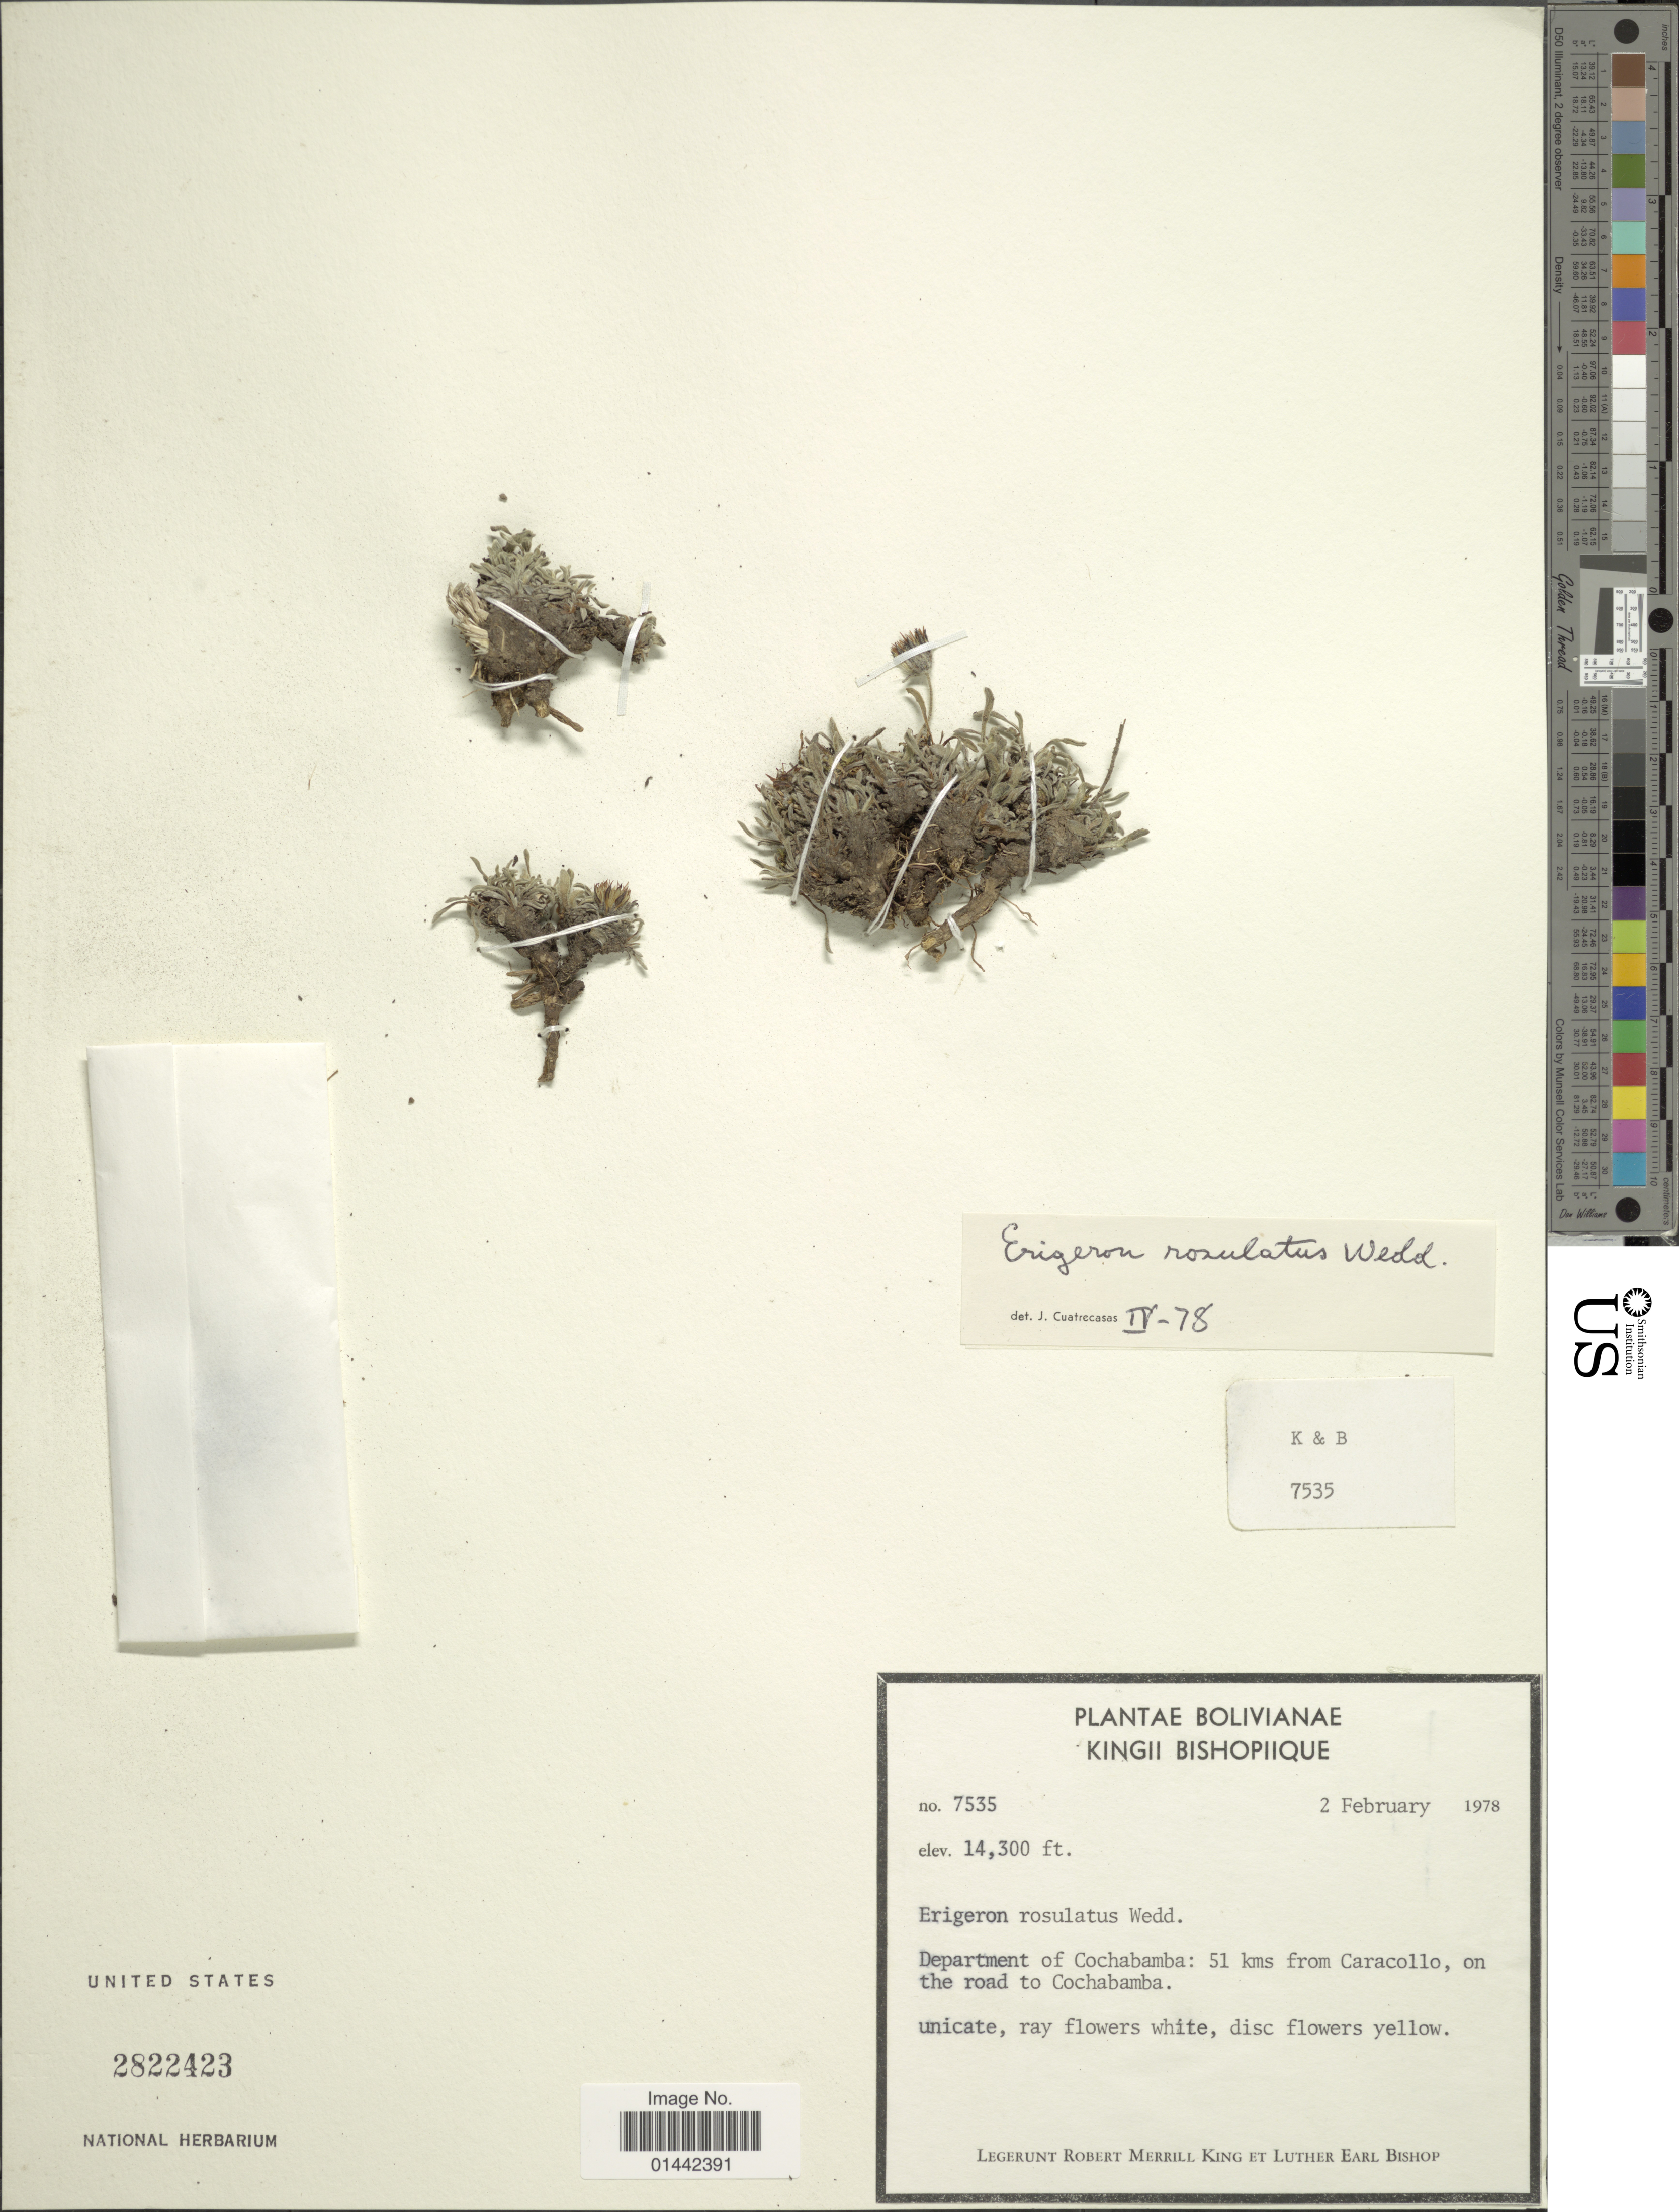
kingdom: Plantae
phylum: Tracheophyta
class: Magnoliopsida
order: Asterales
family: Asteraceae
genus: Erigeron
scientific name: Erigeron rosulatus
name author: Wedd.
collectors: R. M. King & L. E. Bishop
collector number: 7535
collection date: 1978-02-02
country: Bolivia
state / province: Cochabamba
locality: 51 kms from Caracollo, on the road to Cochabamba.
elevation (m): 4359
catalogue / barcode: US 2822423